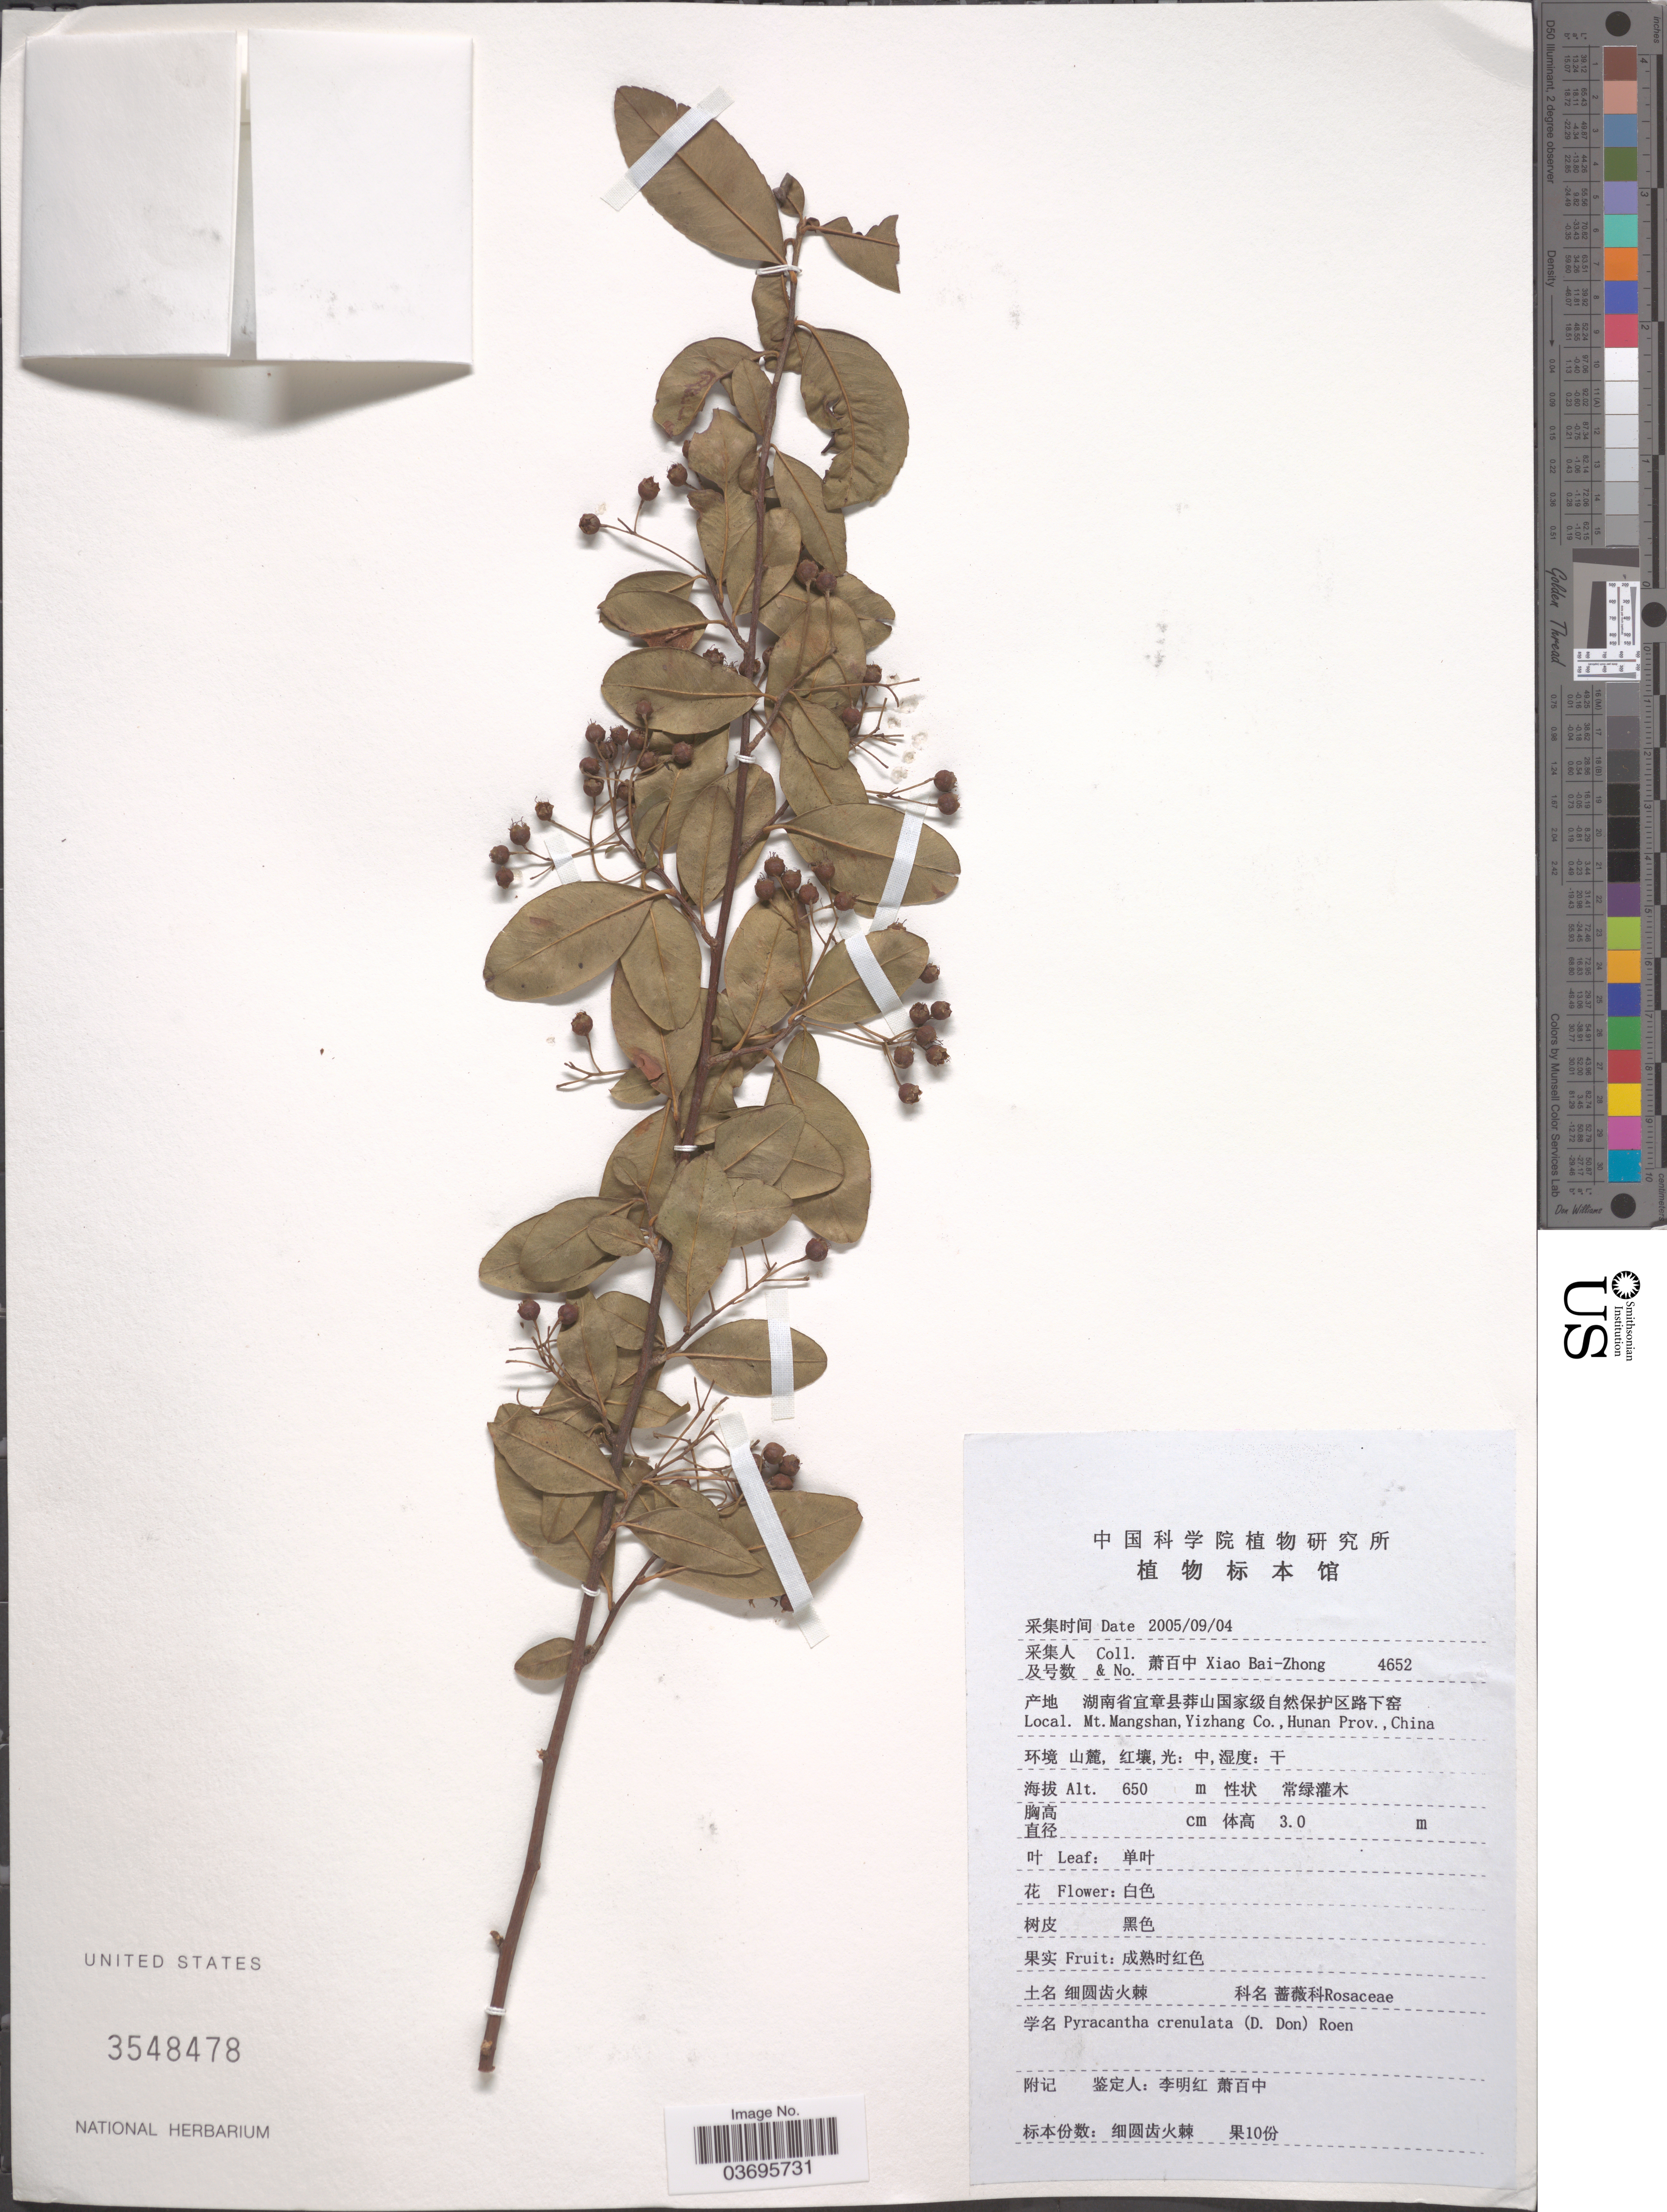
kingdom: Plantae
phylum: Tracheophyta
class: Magnoliopsida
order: Rosales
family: Rosaceae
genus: Pyracantha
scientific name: Pyracantha crenulata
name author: (D. Don) M. Roem.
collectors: B. Z. Xiao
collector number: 4652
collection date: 2005-09-04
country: China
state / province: Hunan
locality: Mt. Mangshan, Yizhang Co.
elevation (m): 650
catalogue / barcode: US 3548478